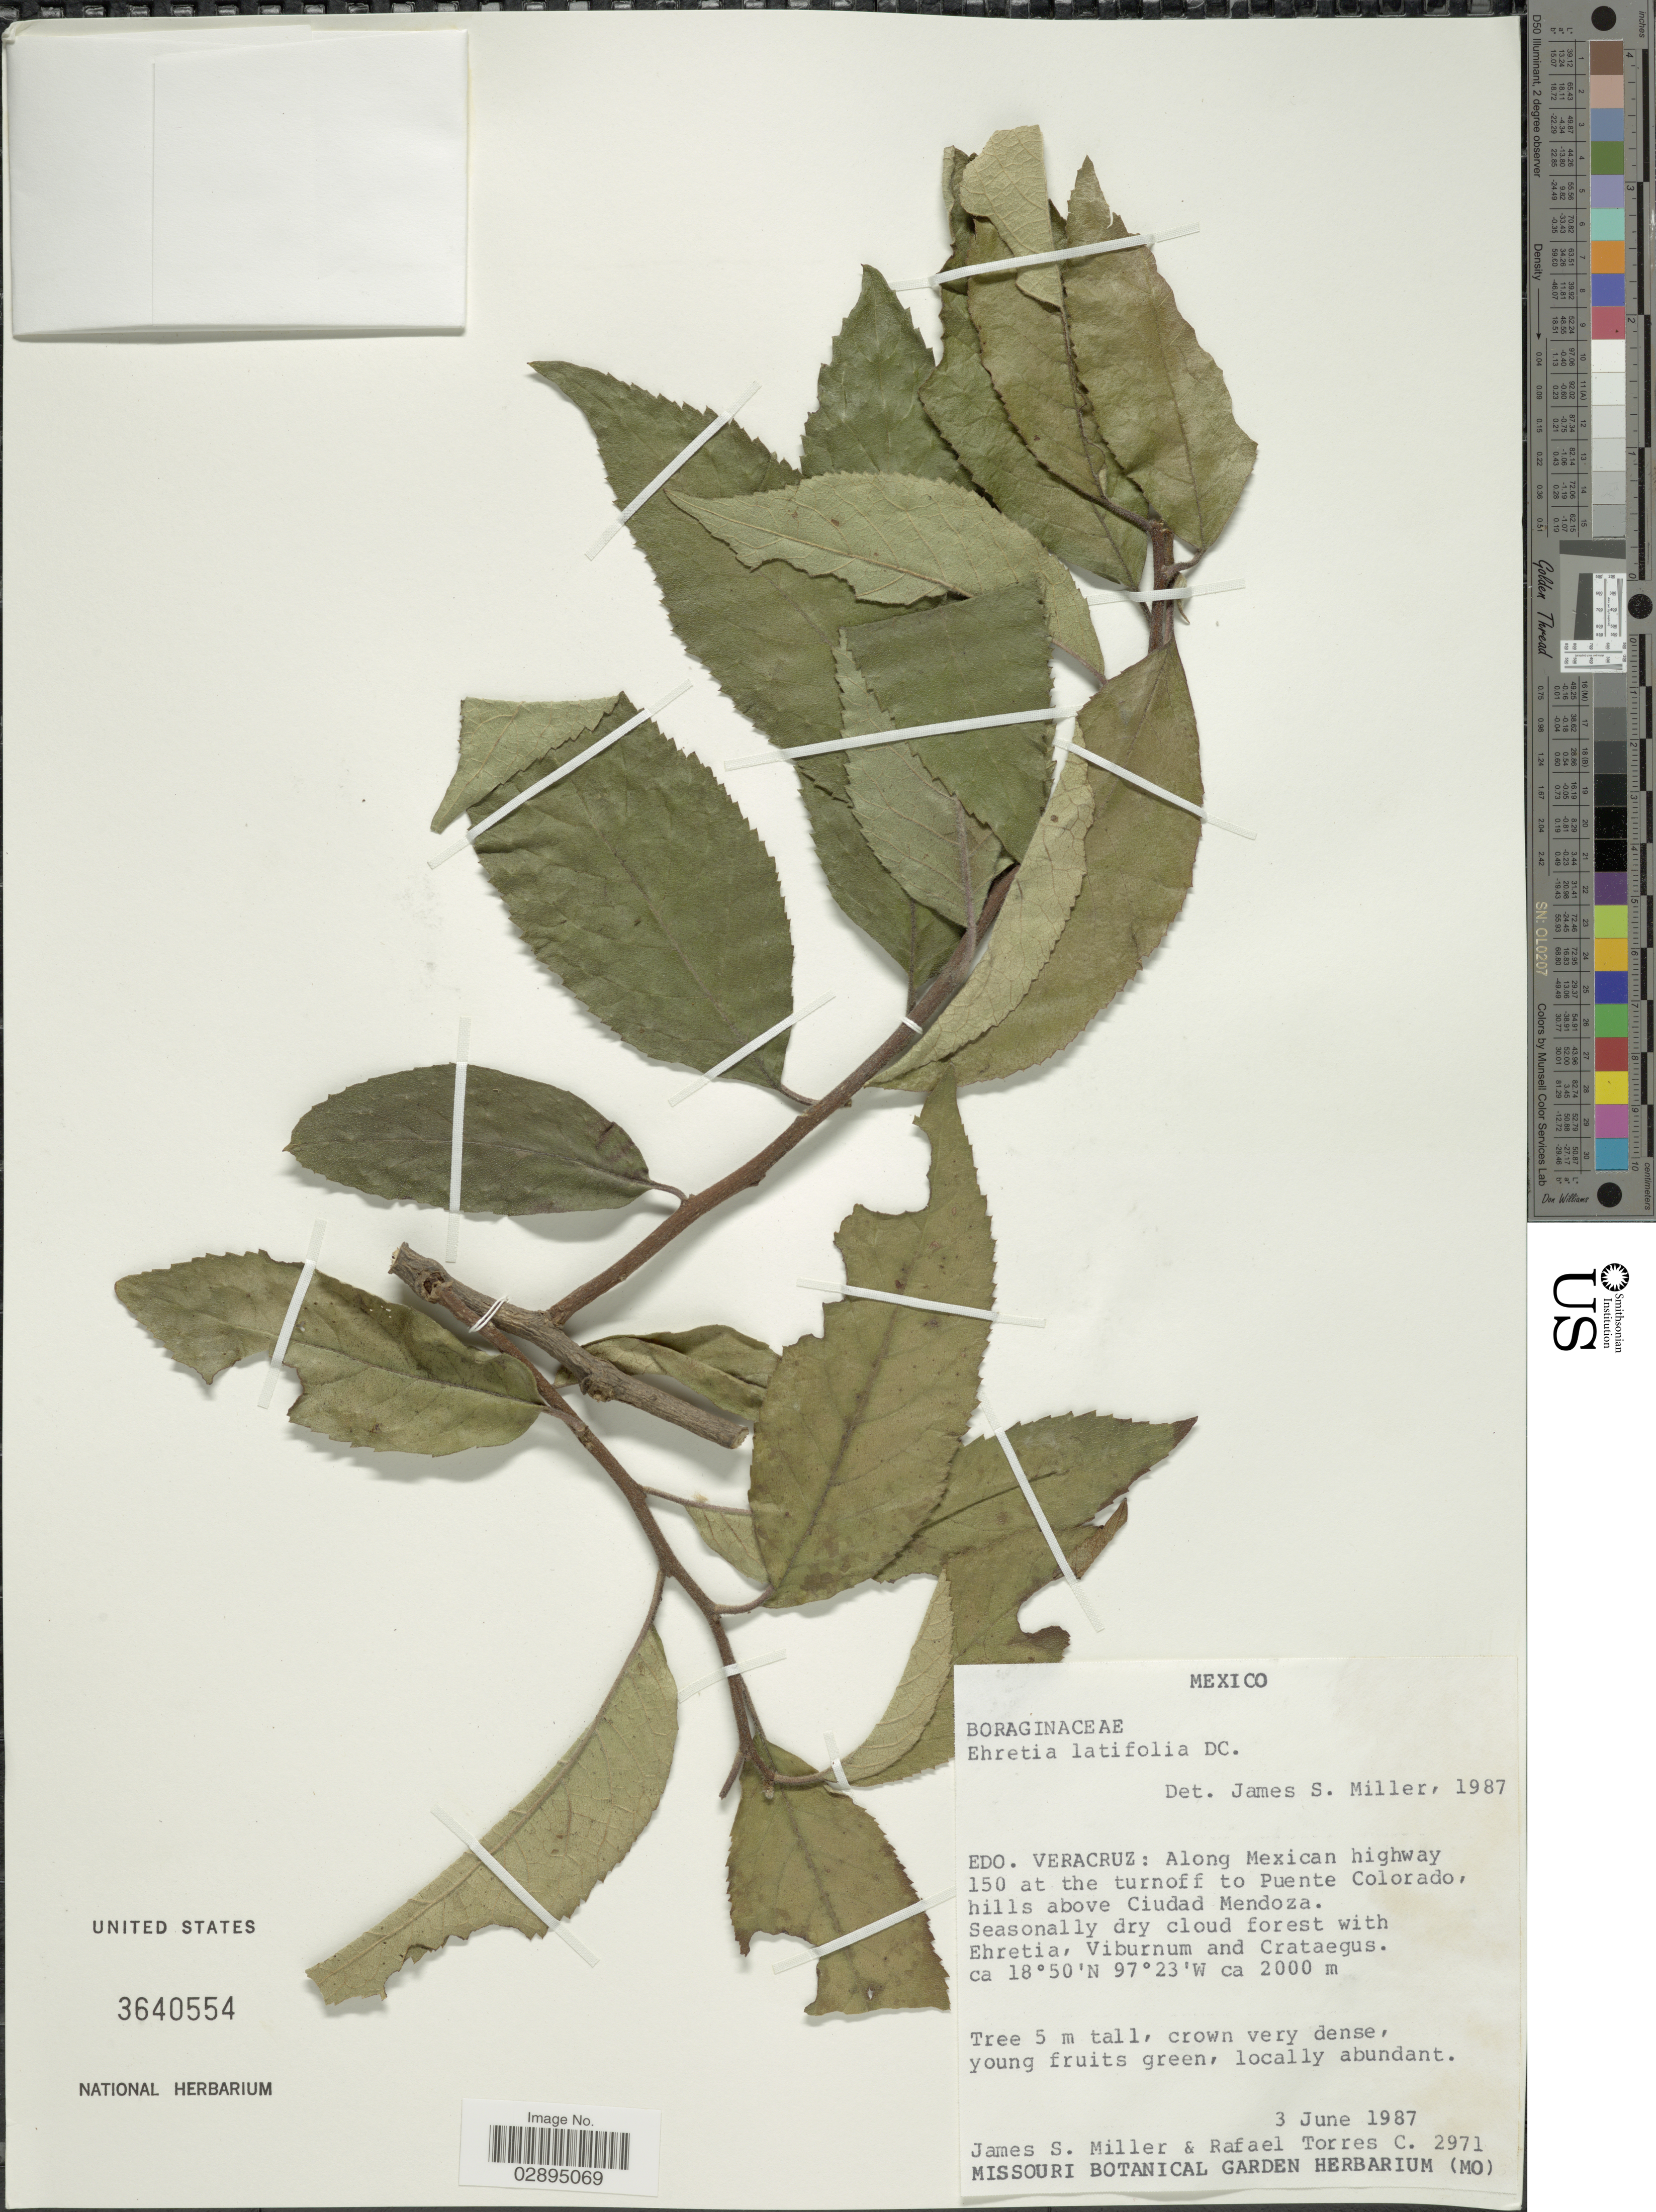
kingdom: Plantae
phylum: Tracheophyta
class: Magnoliopsida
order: Boraginales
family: Ehretiaceae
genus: Ehretia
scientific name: Ehretia latifolia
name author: DC.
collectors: J. S. Miller & R. Torres C.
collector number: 2971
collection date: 1987-06-03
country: Mexico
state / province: Veracruz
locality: Edo. Veracruz: Along Mexican highway 150 at the turnoff to Puente Colorado, hills above Ciudad Mendoza.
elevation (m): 2000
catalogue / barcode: US 3640554